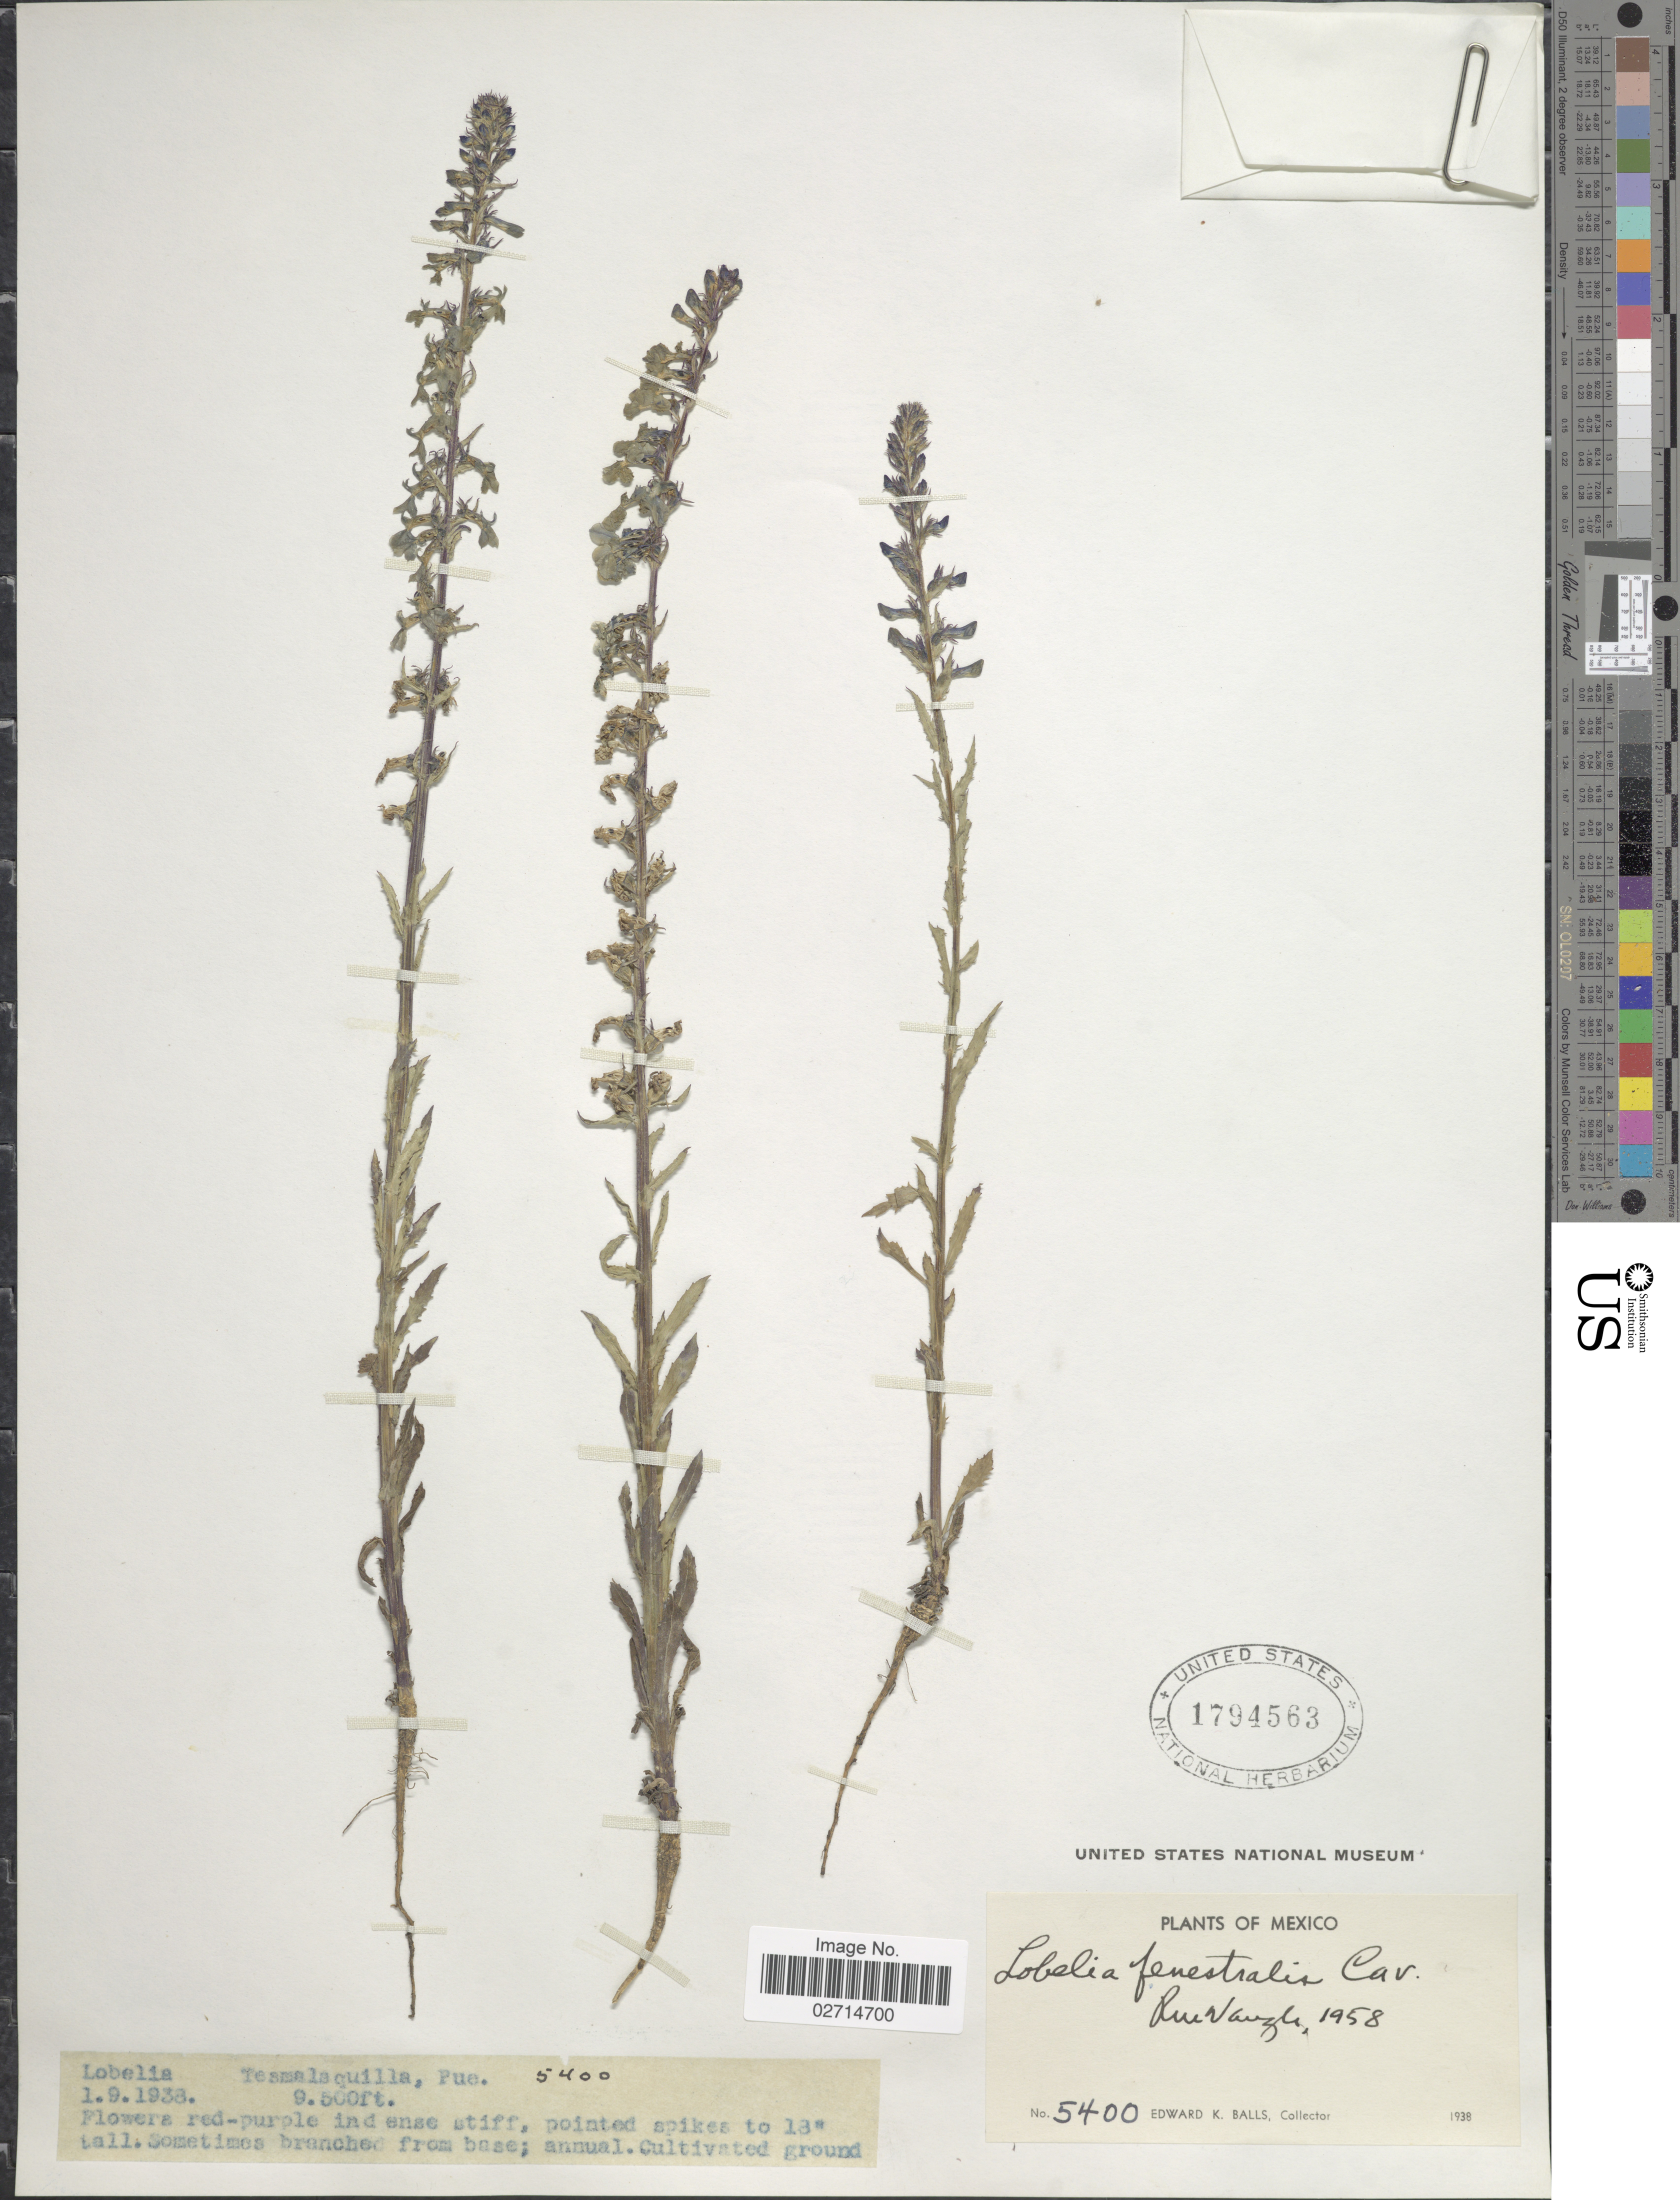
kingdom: Plantae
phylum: Tracheophyta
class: Magnoliopsida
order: Asterales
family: Campanulaceae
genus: Lobelia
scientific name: Lobelia fenestralis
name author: Cav.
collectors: E. K. Balls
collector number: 5400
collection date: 1938-09-01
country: Mexico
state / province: Puebla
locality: Tesmalsquilla.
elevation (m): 2896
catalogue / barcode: US 1794563